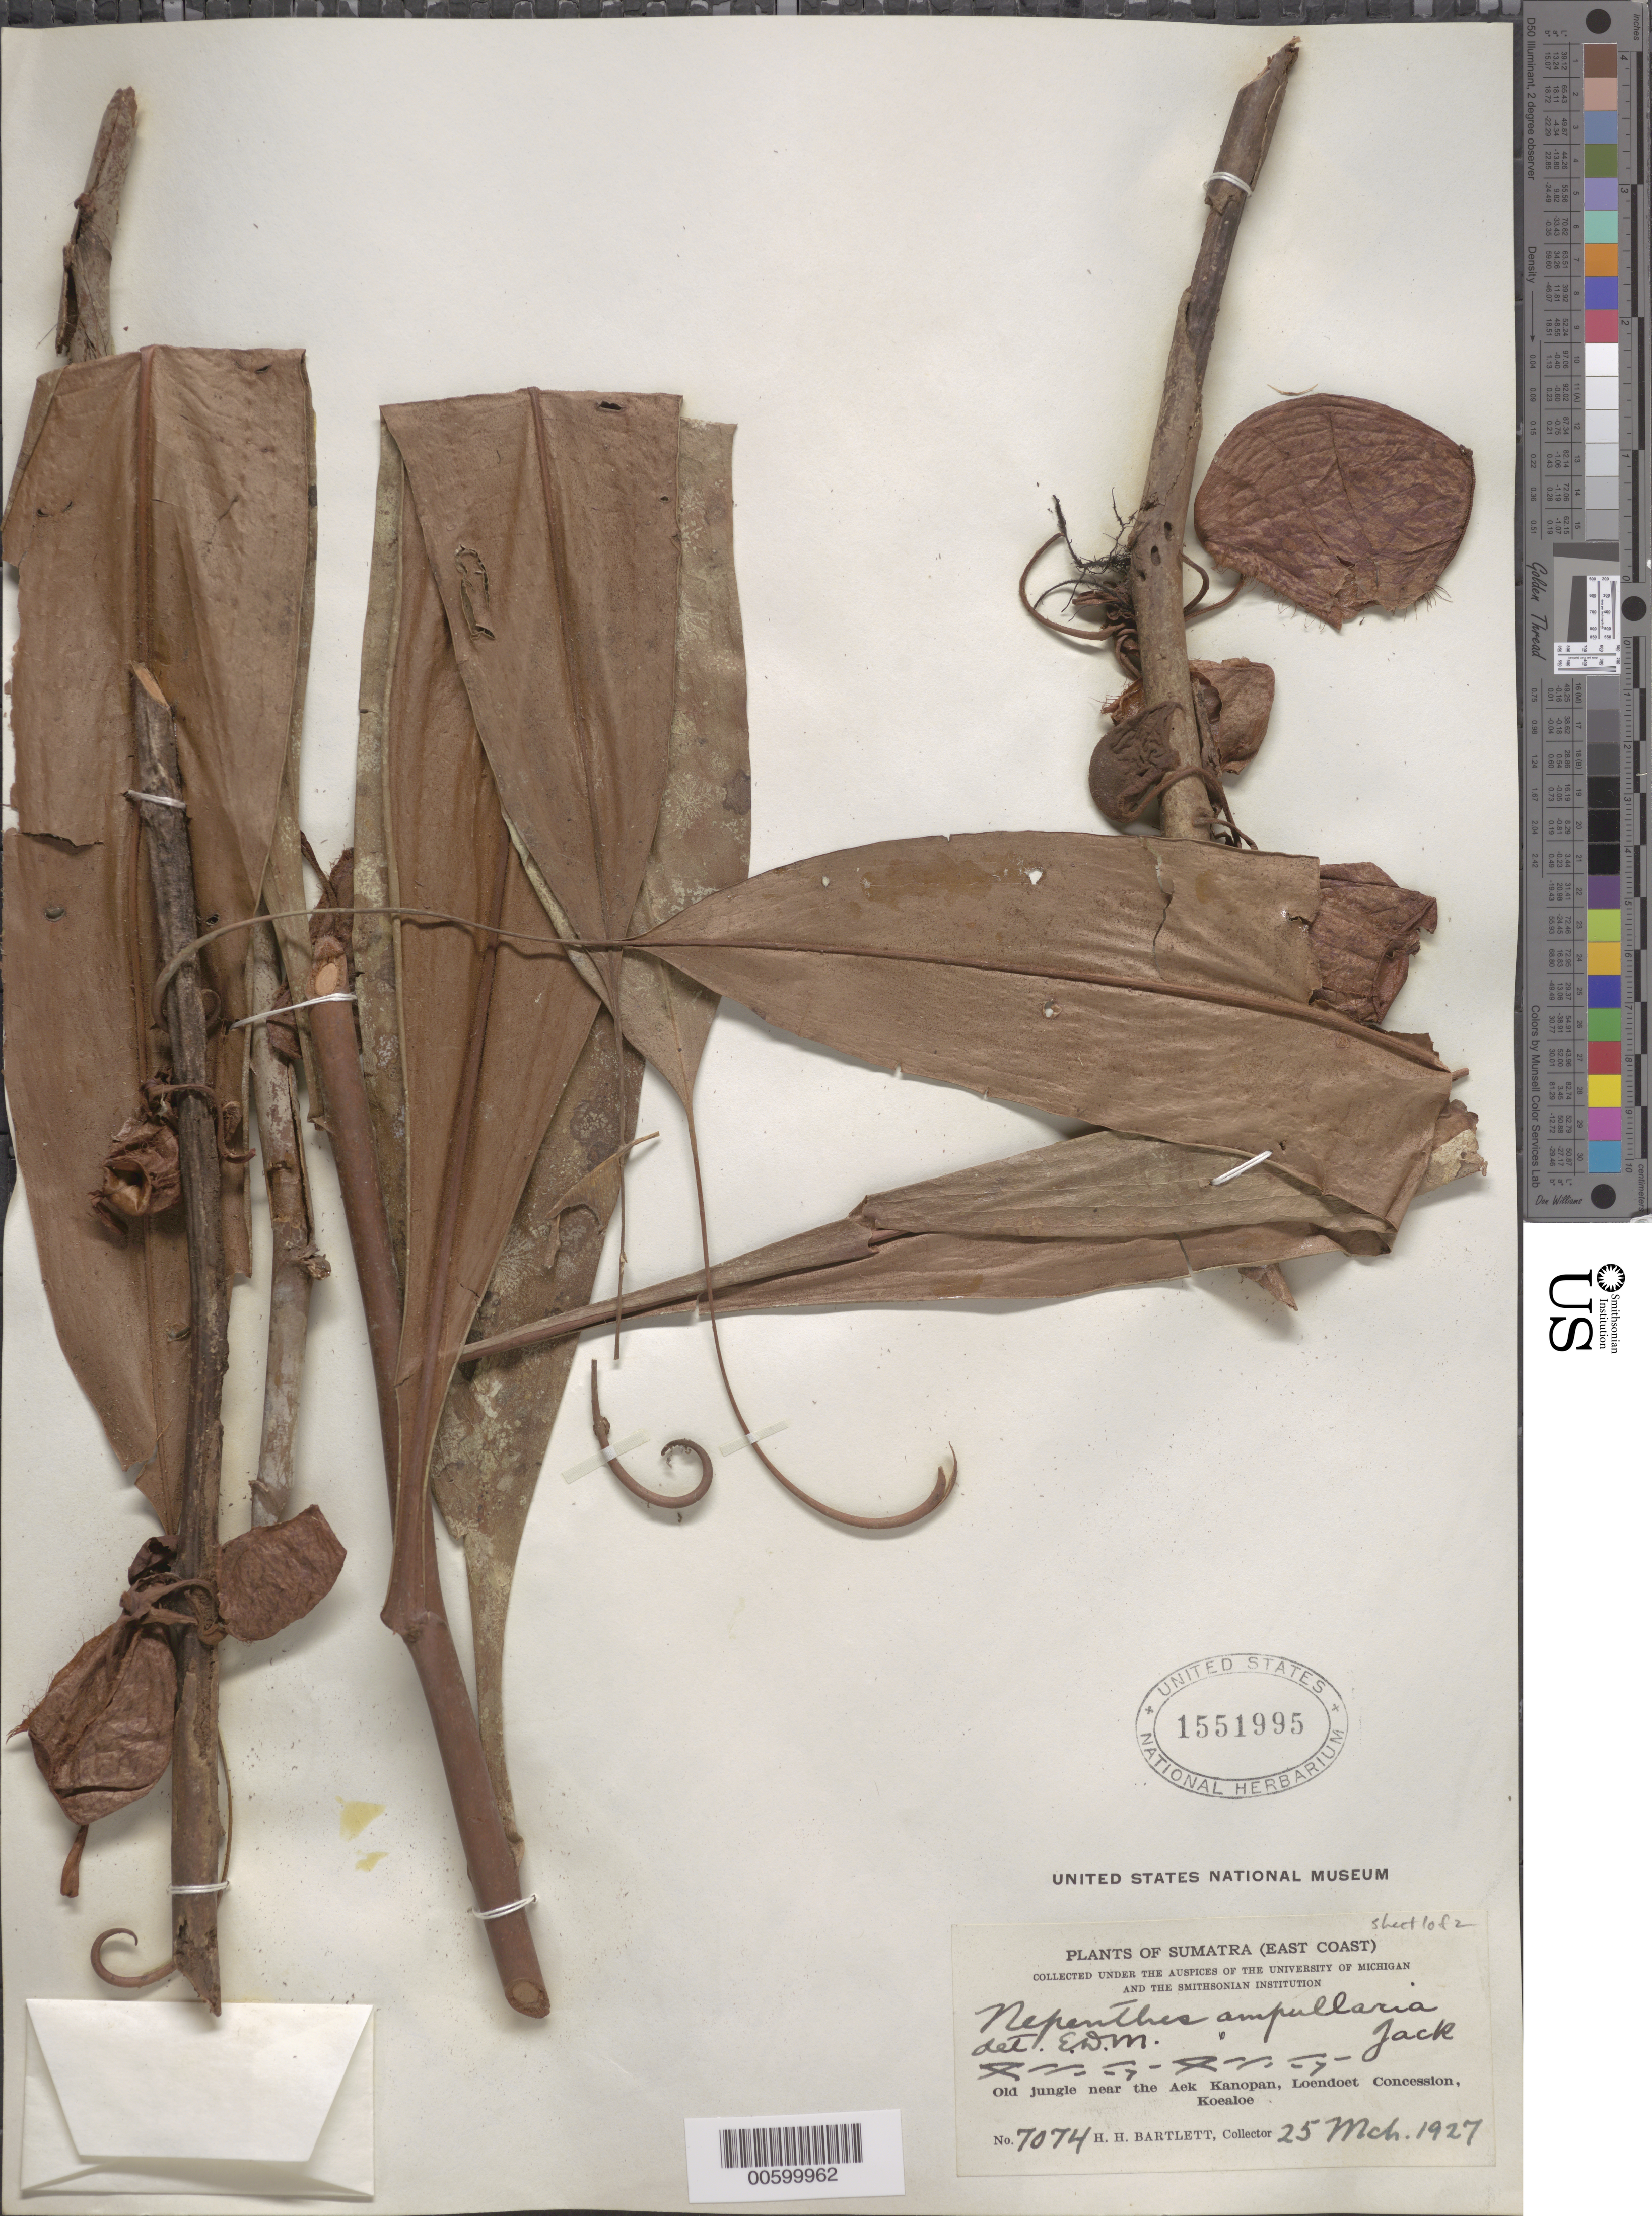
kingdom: Plantae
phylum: Tracheophyta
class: Magnoliopsida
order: Caryophyllales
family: Nepenthaceae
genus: Nepenthes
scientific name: Nepenthes ampullaria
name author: Jack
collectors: H. H. Bartlett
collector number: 7074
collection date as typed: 25 Mar 1927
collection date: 1927-03-25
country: Indonesia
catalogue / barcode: US 1551995